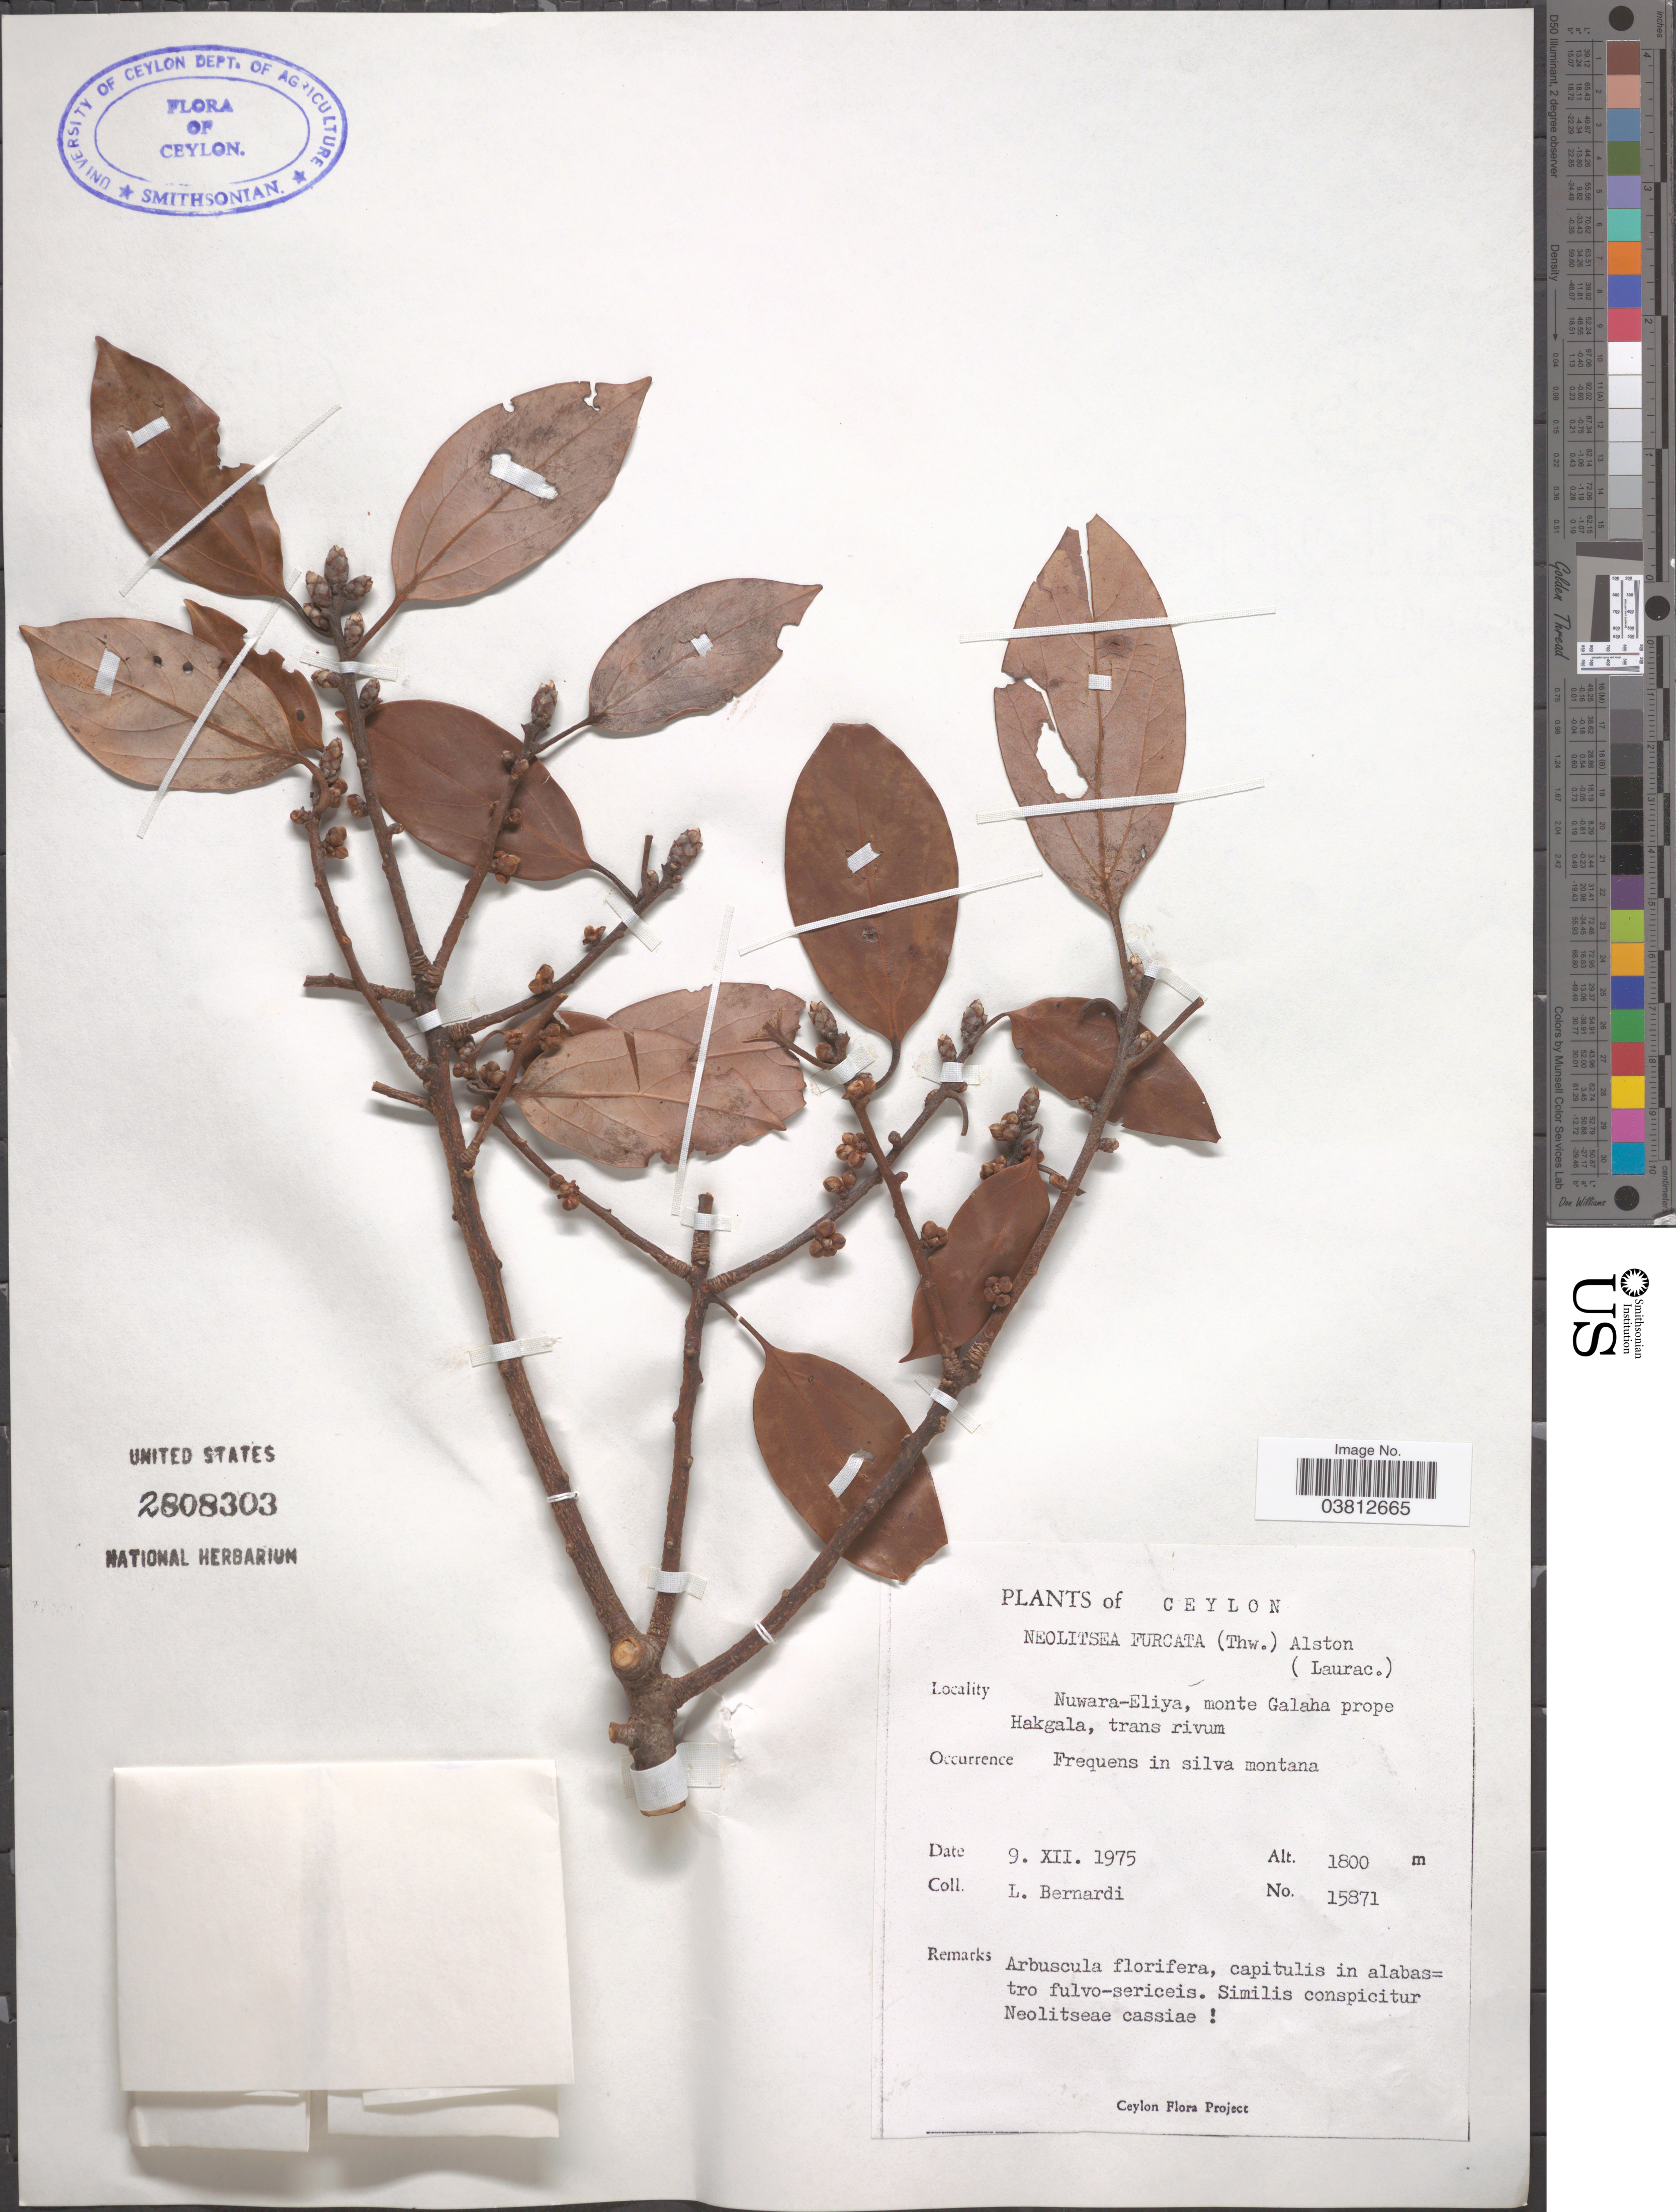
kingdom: Plantae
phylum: Tracheophyta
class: Magnoliopsida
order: Laurales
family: Lauraceae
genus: Neolitsea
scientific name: Neolitsea fuscata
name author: (Thwaites) Alston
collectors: L. Bernardi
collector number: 15871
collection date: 1975-12-09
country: Sri Lanka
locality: Ceylon. Nuwara-Eliya, monte Galaha prope Hakgala, trans rivum.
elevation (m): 1800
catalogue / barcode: US 2808303